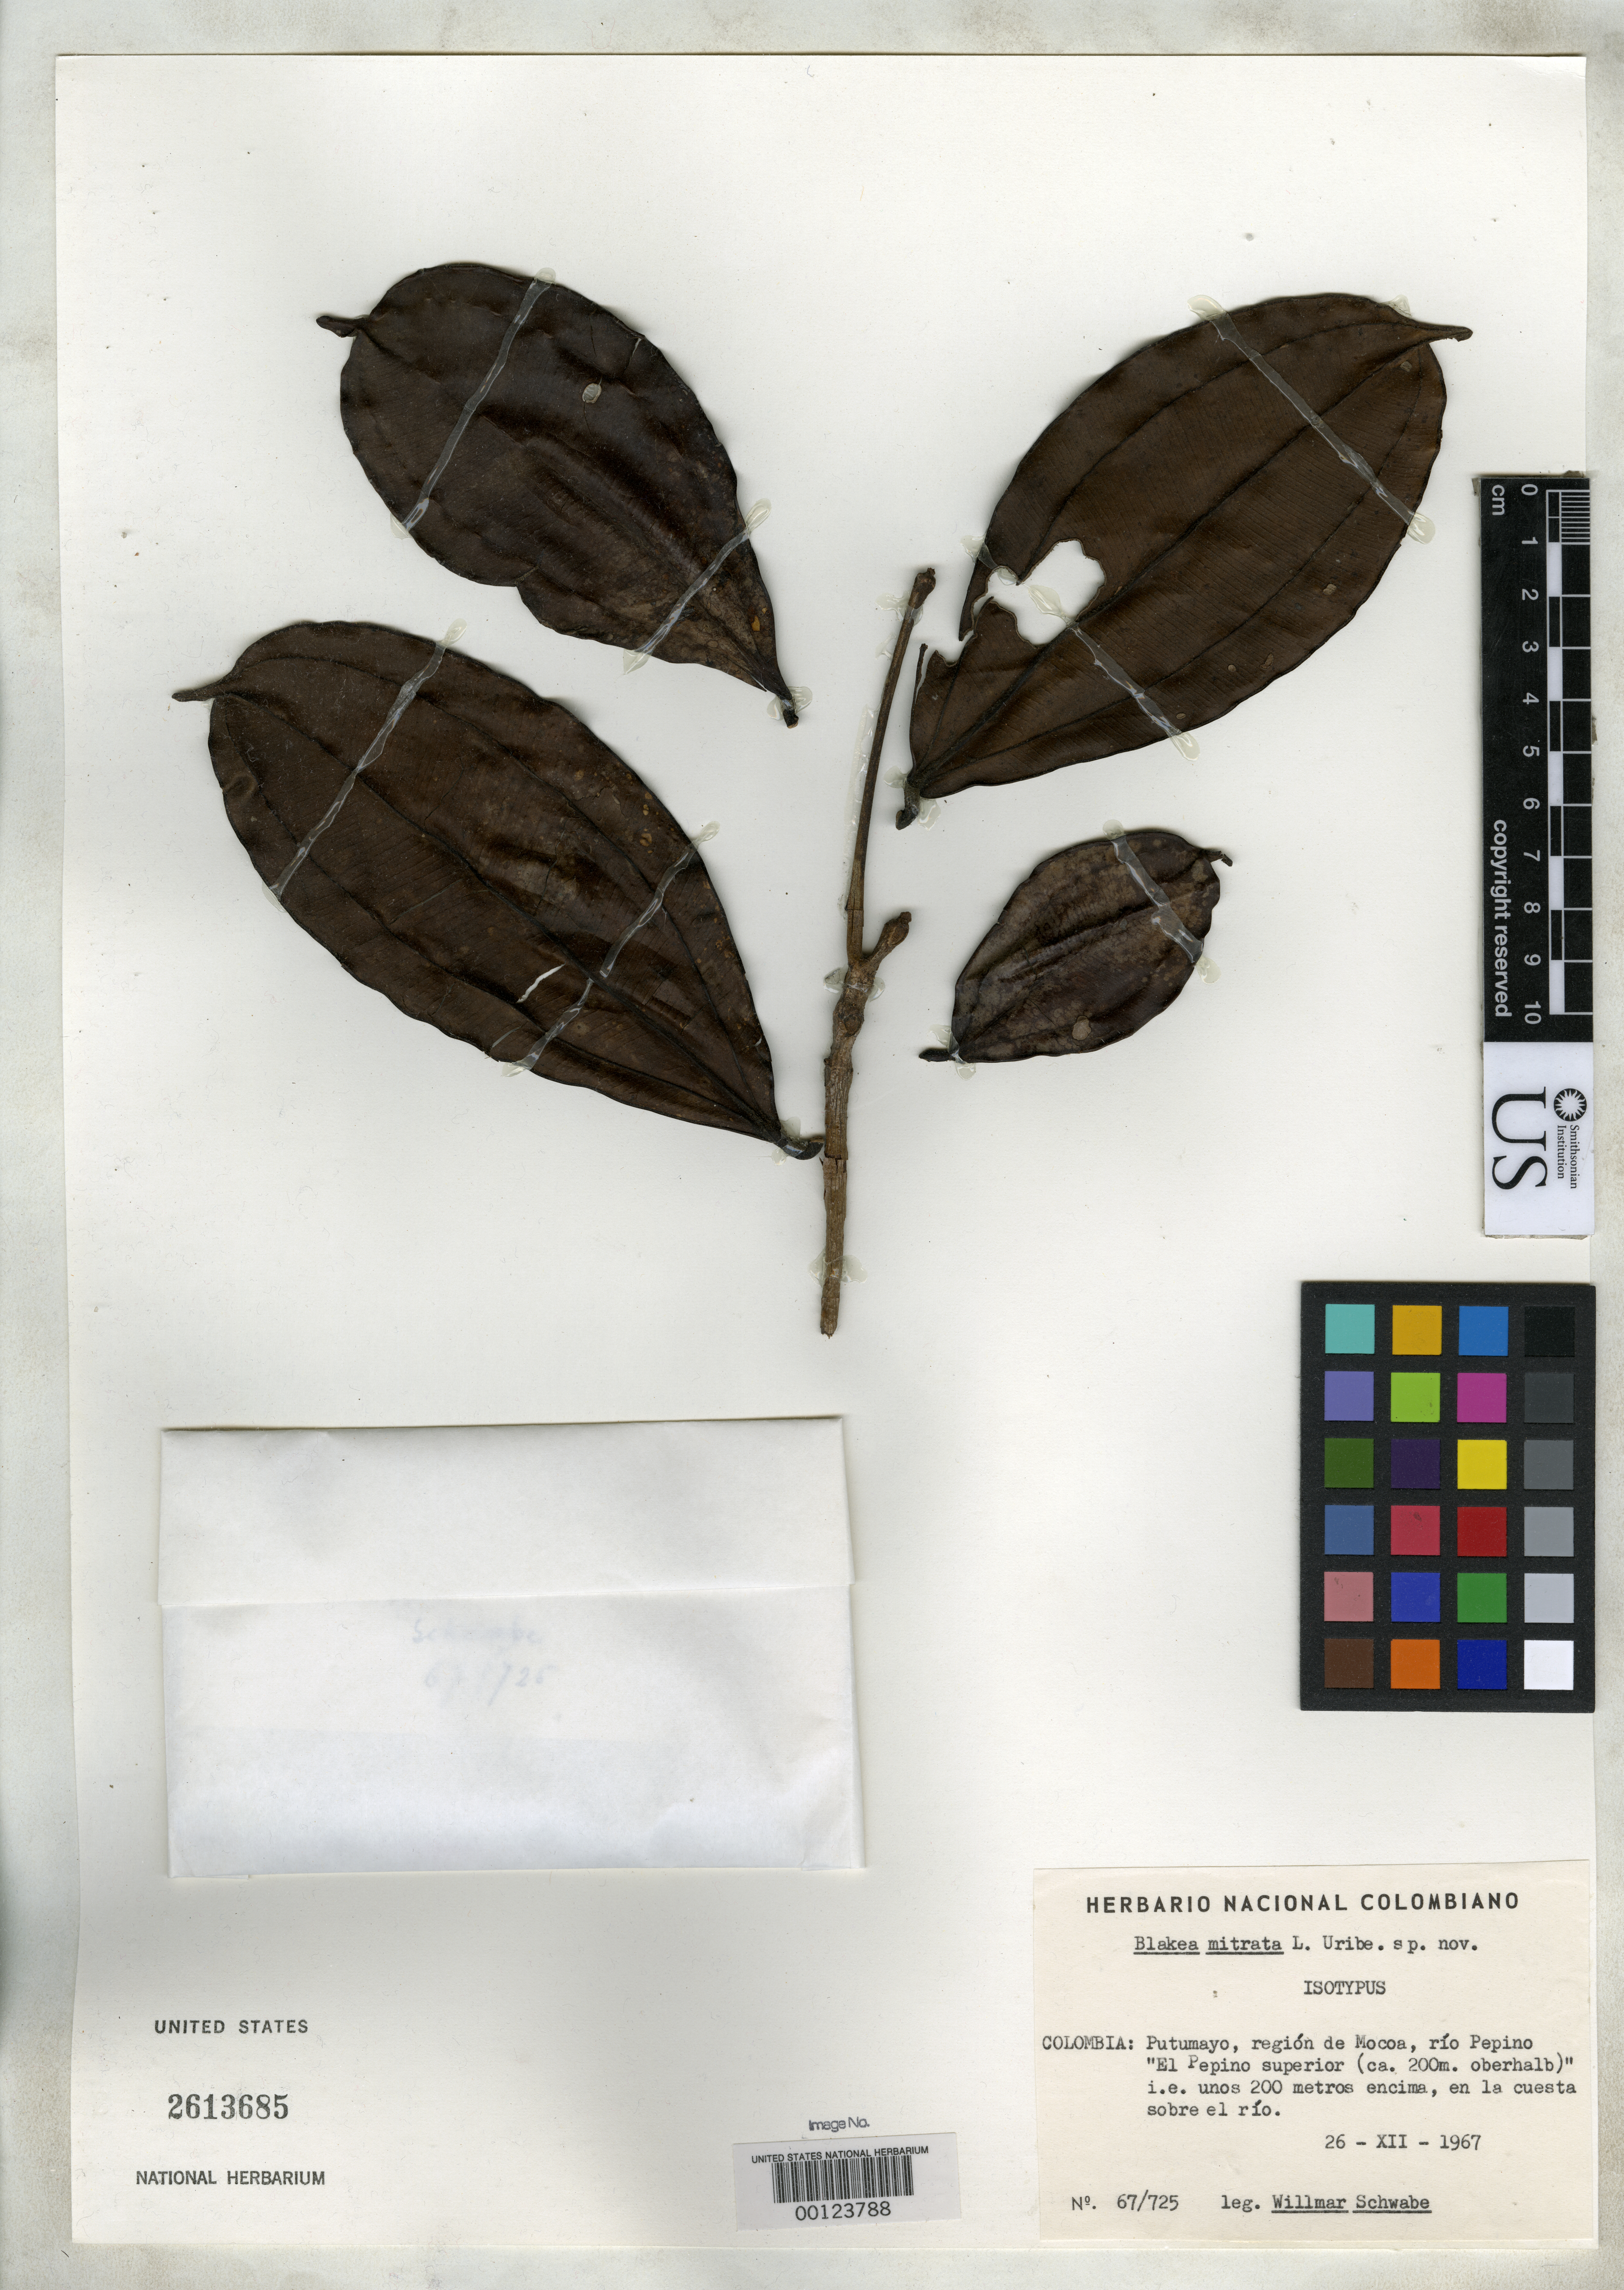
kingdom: Plantae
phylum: Tracheophyta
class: Magnoliopsida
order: Myrtales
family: Melastomataceae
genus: Blakea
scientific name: Blakea mitrata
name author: L. Uribe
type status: Isotype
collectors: W. Schwabe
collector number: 67/725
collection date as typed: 26 Dec 1967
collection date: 1967-12-26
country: Colombia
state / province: Putumayo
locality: Mocoa.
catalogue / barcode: US 2613685